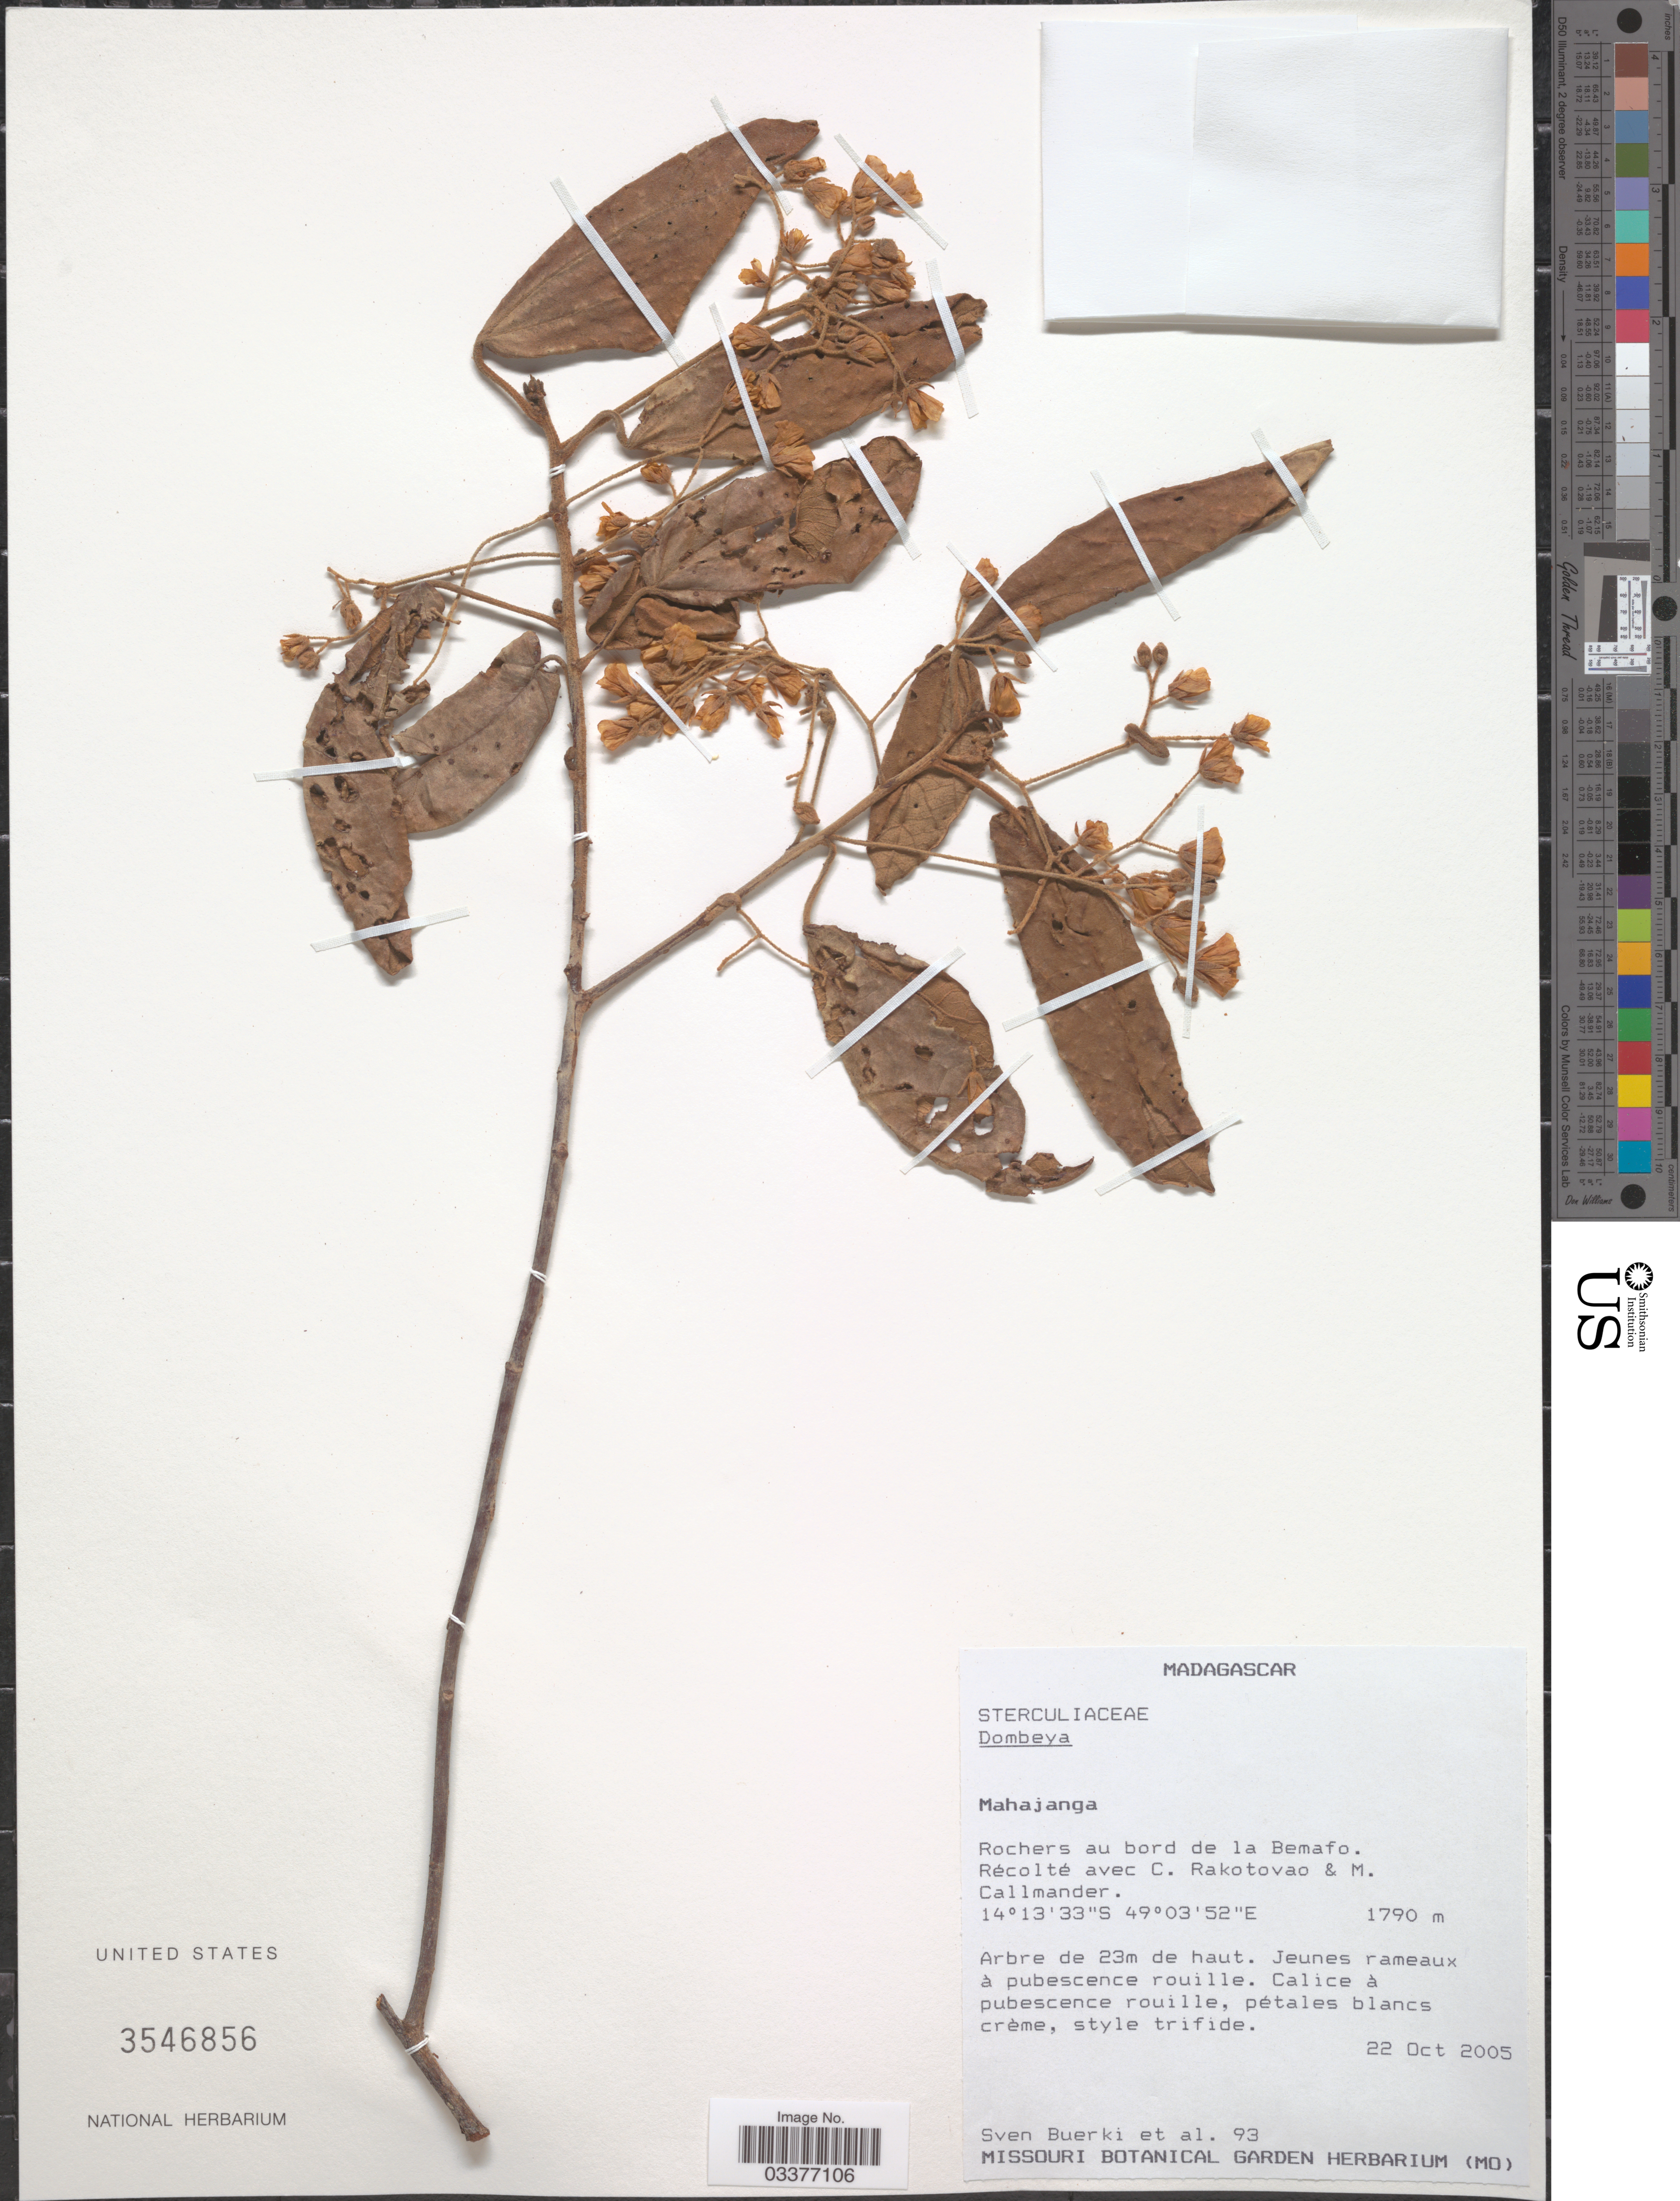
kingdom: Plantae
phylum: Tracheophyta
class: Magnoliopsida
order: Malvales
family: Malvaceae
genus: Dombeya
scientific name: Dombeya sp.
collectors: S. Buerki, C. Rakotovao & M. Callmander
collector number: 93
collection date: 2005-10-22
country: Madagascar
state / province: Sofia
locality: Rochers au bord de la Bemafo.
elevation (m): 1790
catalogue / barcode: US 3546856